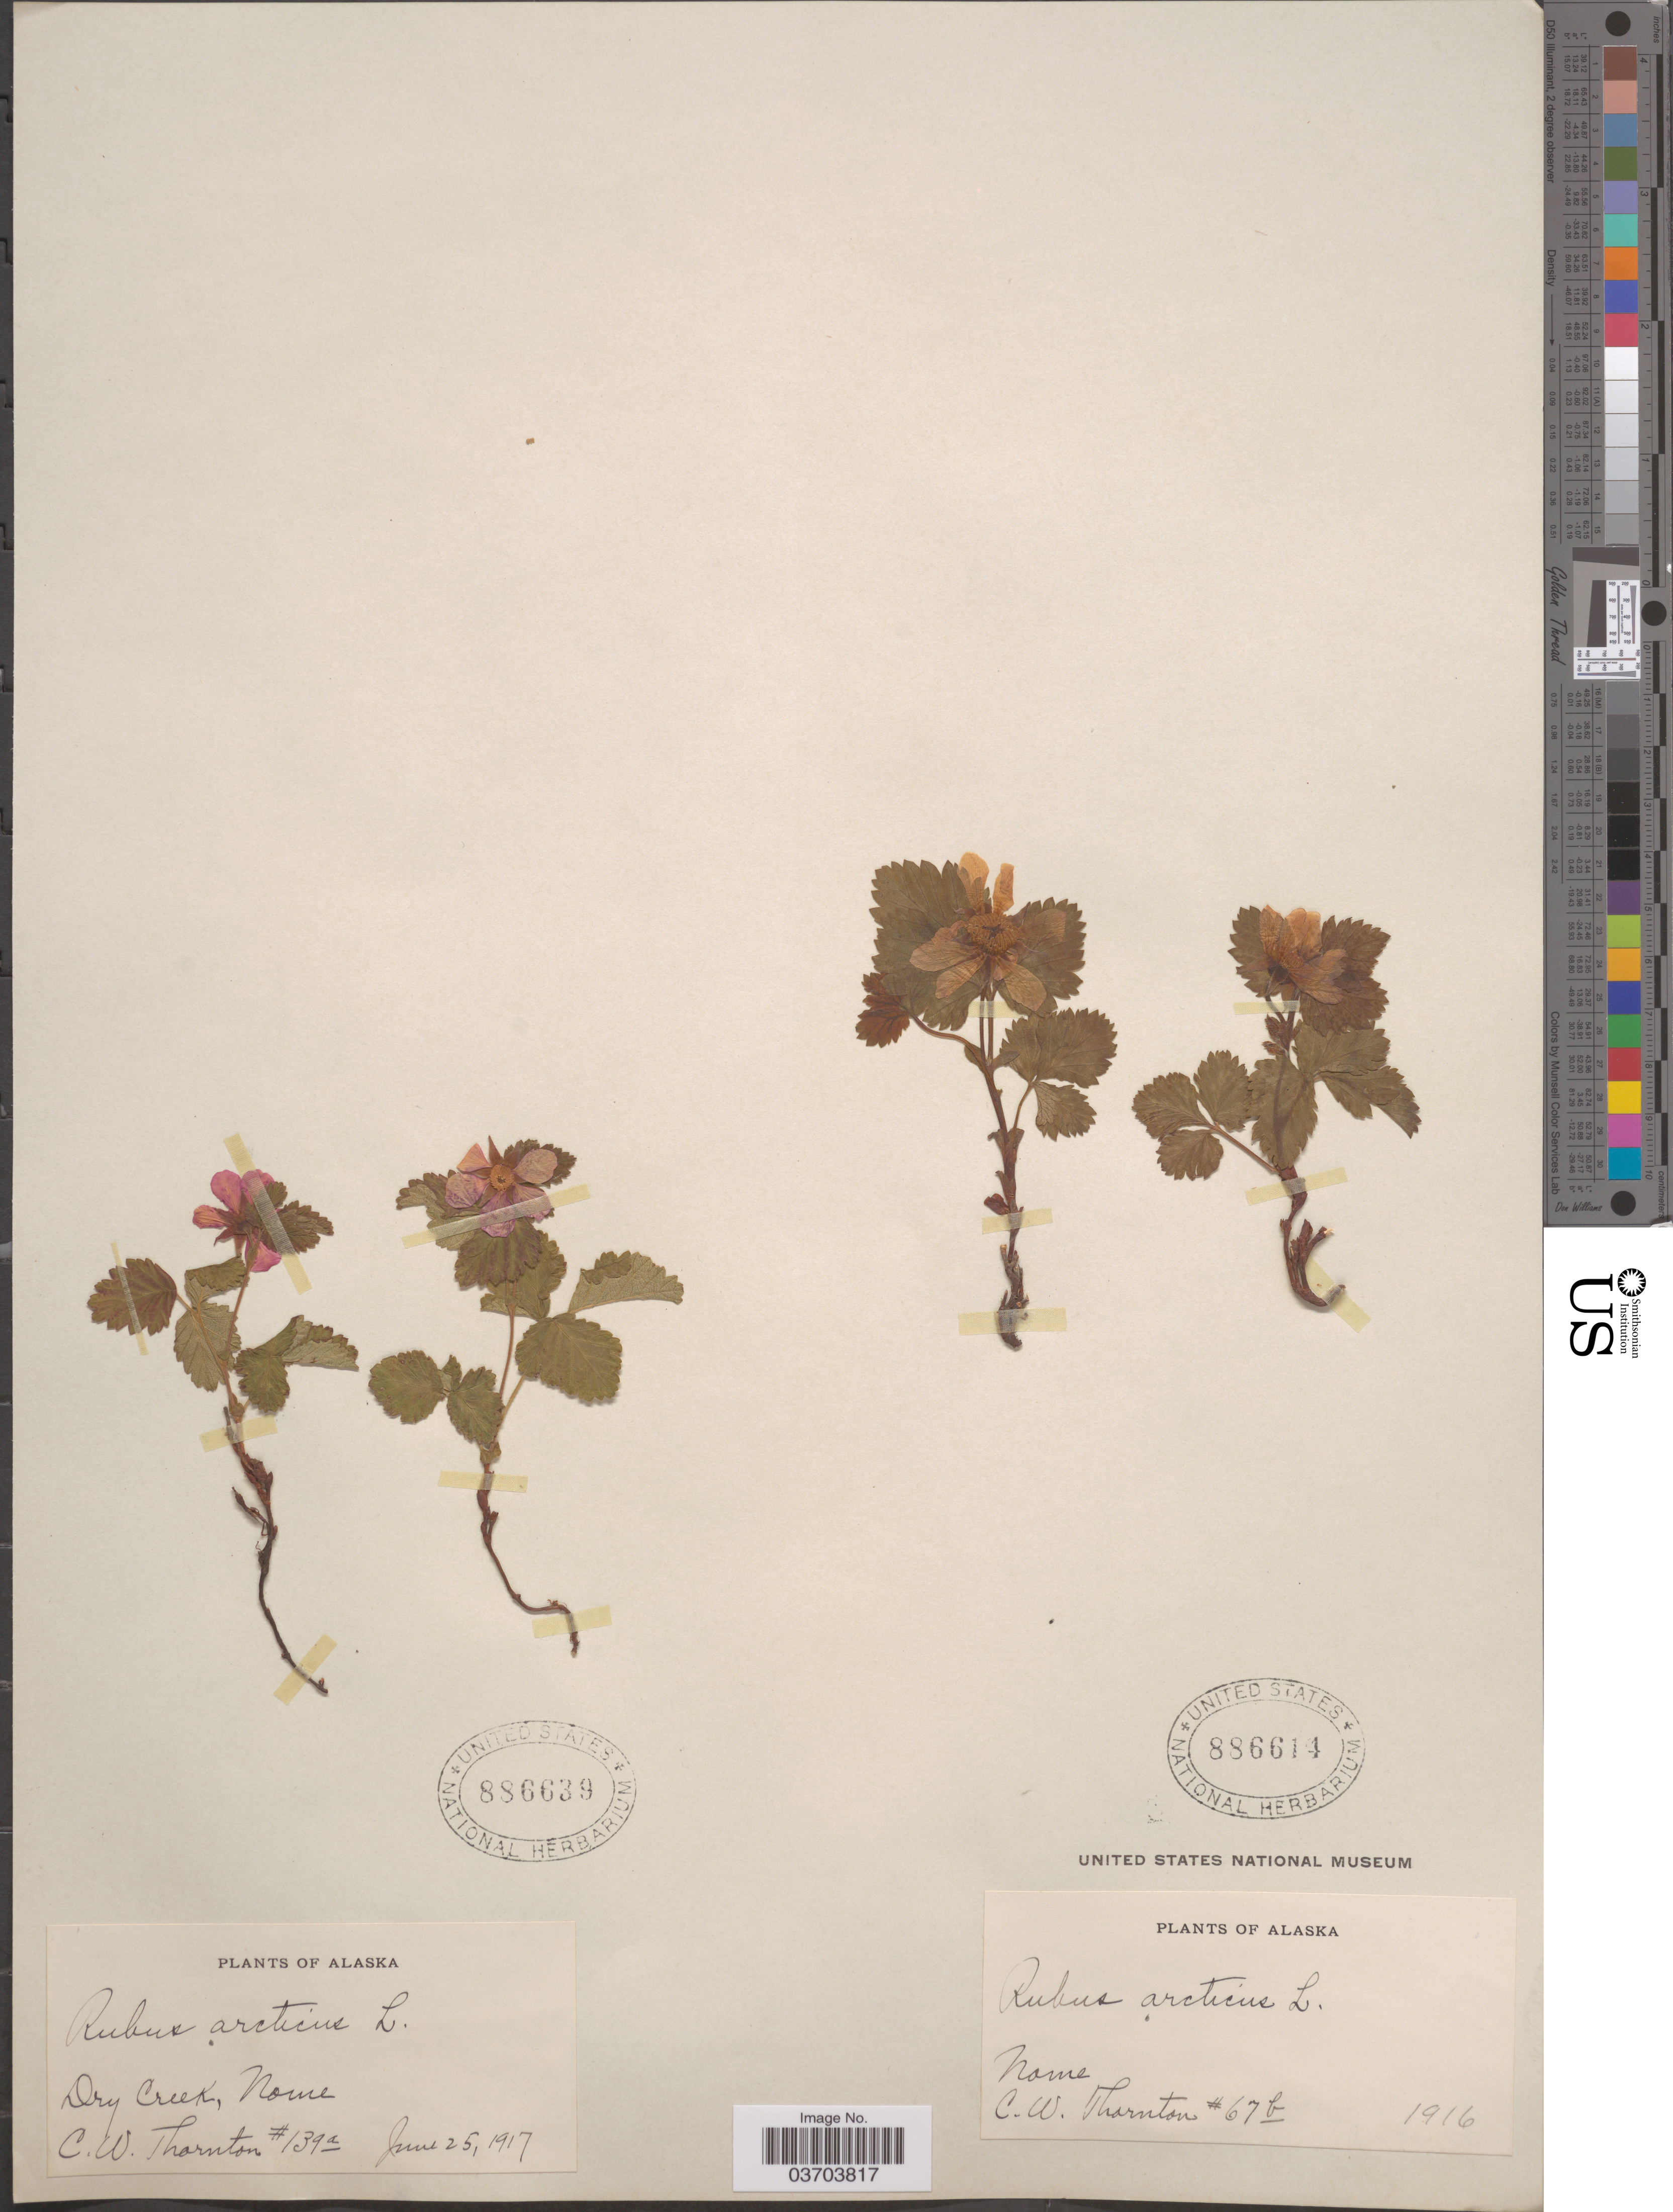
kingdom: Plantae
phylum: Tracheophyta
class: Magnoliopsida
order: Rosales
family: Rosaceae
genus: Rubus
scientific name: Rubus acaulis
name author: Michx.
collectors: C. Thornton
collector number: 139a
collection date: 1917-06-25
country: United States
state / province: Alaska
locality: Dry Creek, Nome.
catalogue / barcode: US 886639-2